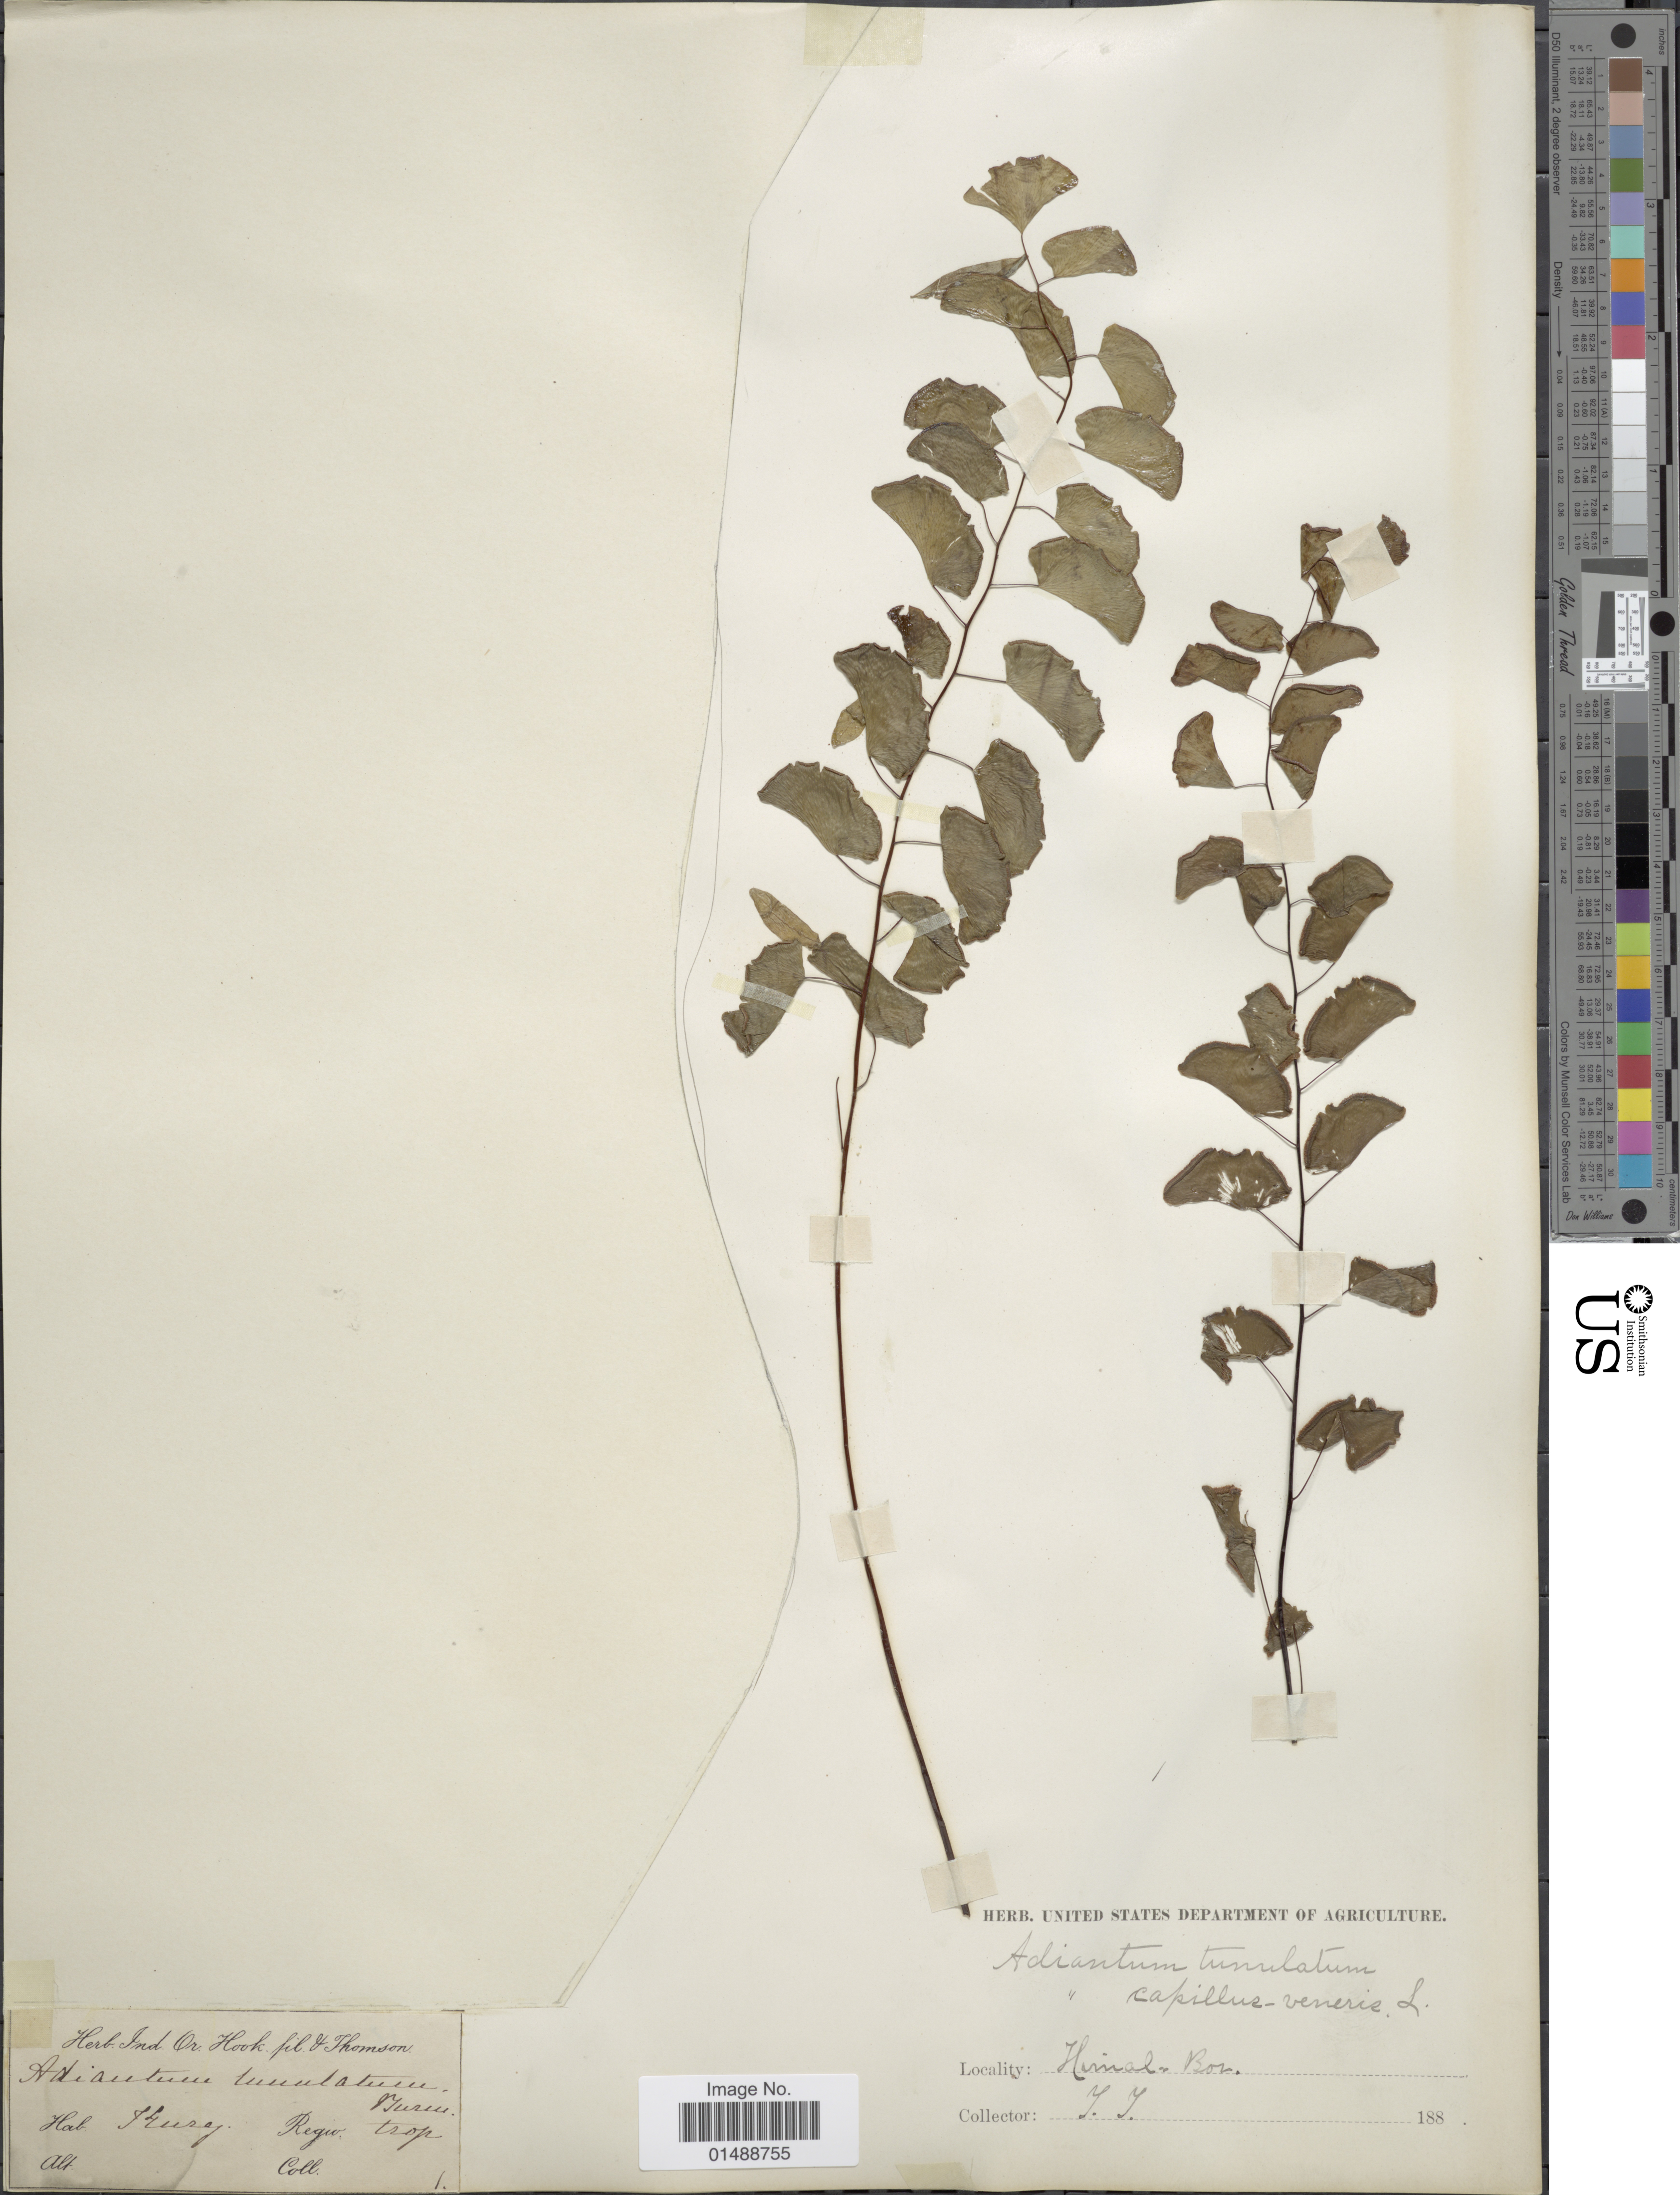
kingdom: Plantae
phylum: Tracheophyta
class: Polypodiopsida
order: Polypodiales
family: Pteridaceae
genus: Adiantum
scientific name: Adiantum philippense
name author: L.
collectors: T. Thomson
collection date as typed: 188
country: Nepal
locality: Himal, Bor., Kury [interpreted]